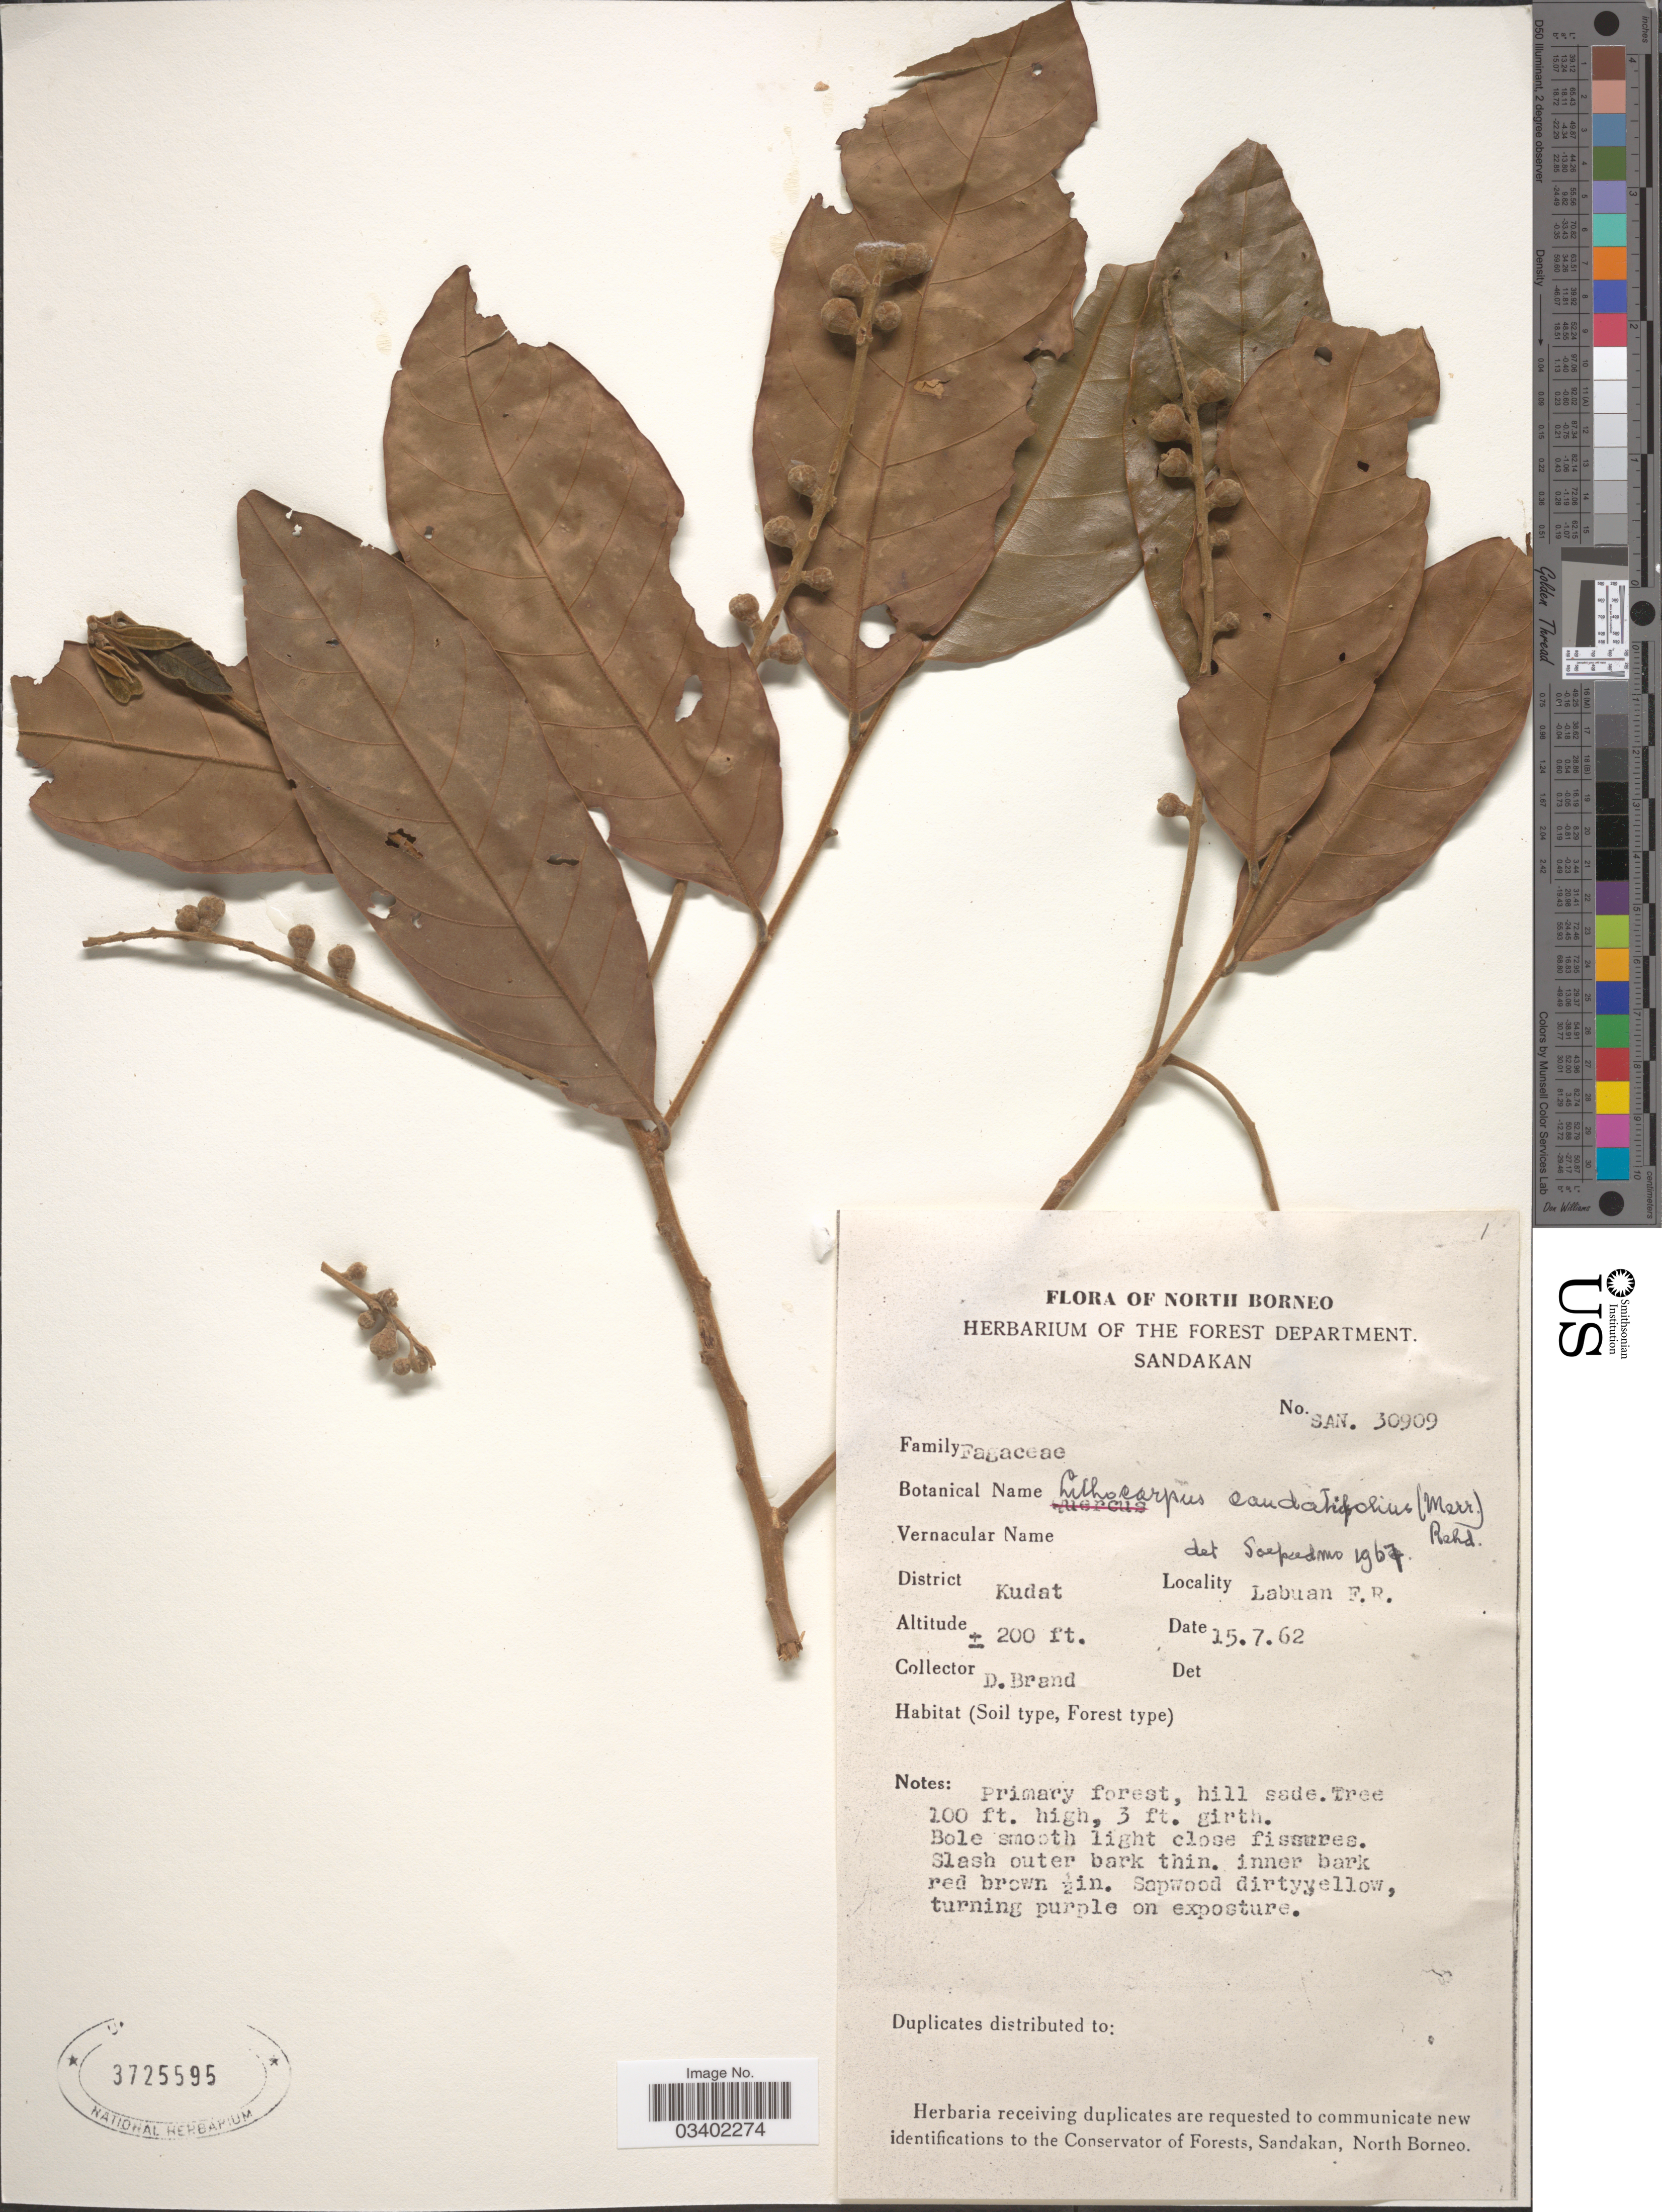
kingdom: Plantae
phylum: Tracheophyta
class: Magnoliopsida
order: Fagales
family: Fagaceae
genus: Lithocarpus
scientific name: Lithocarpus caudatifolius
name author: (Merr.) Rehder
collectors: D. Brand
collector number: SAN. 30909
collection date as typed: Transcribed d/m/y: 15/7/62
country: Malaysia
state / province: Labuan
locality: North Borneo. District Kudat. Labuan F.R.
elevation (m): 61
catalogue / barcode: US 3725595